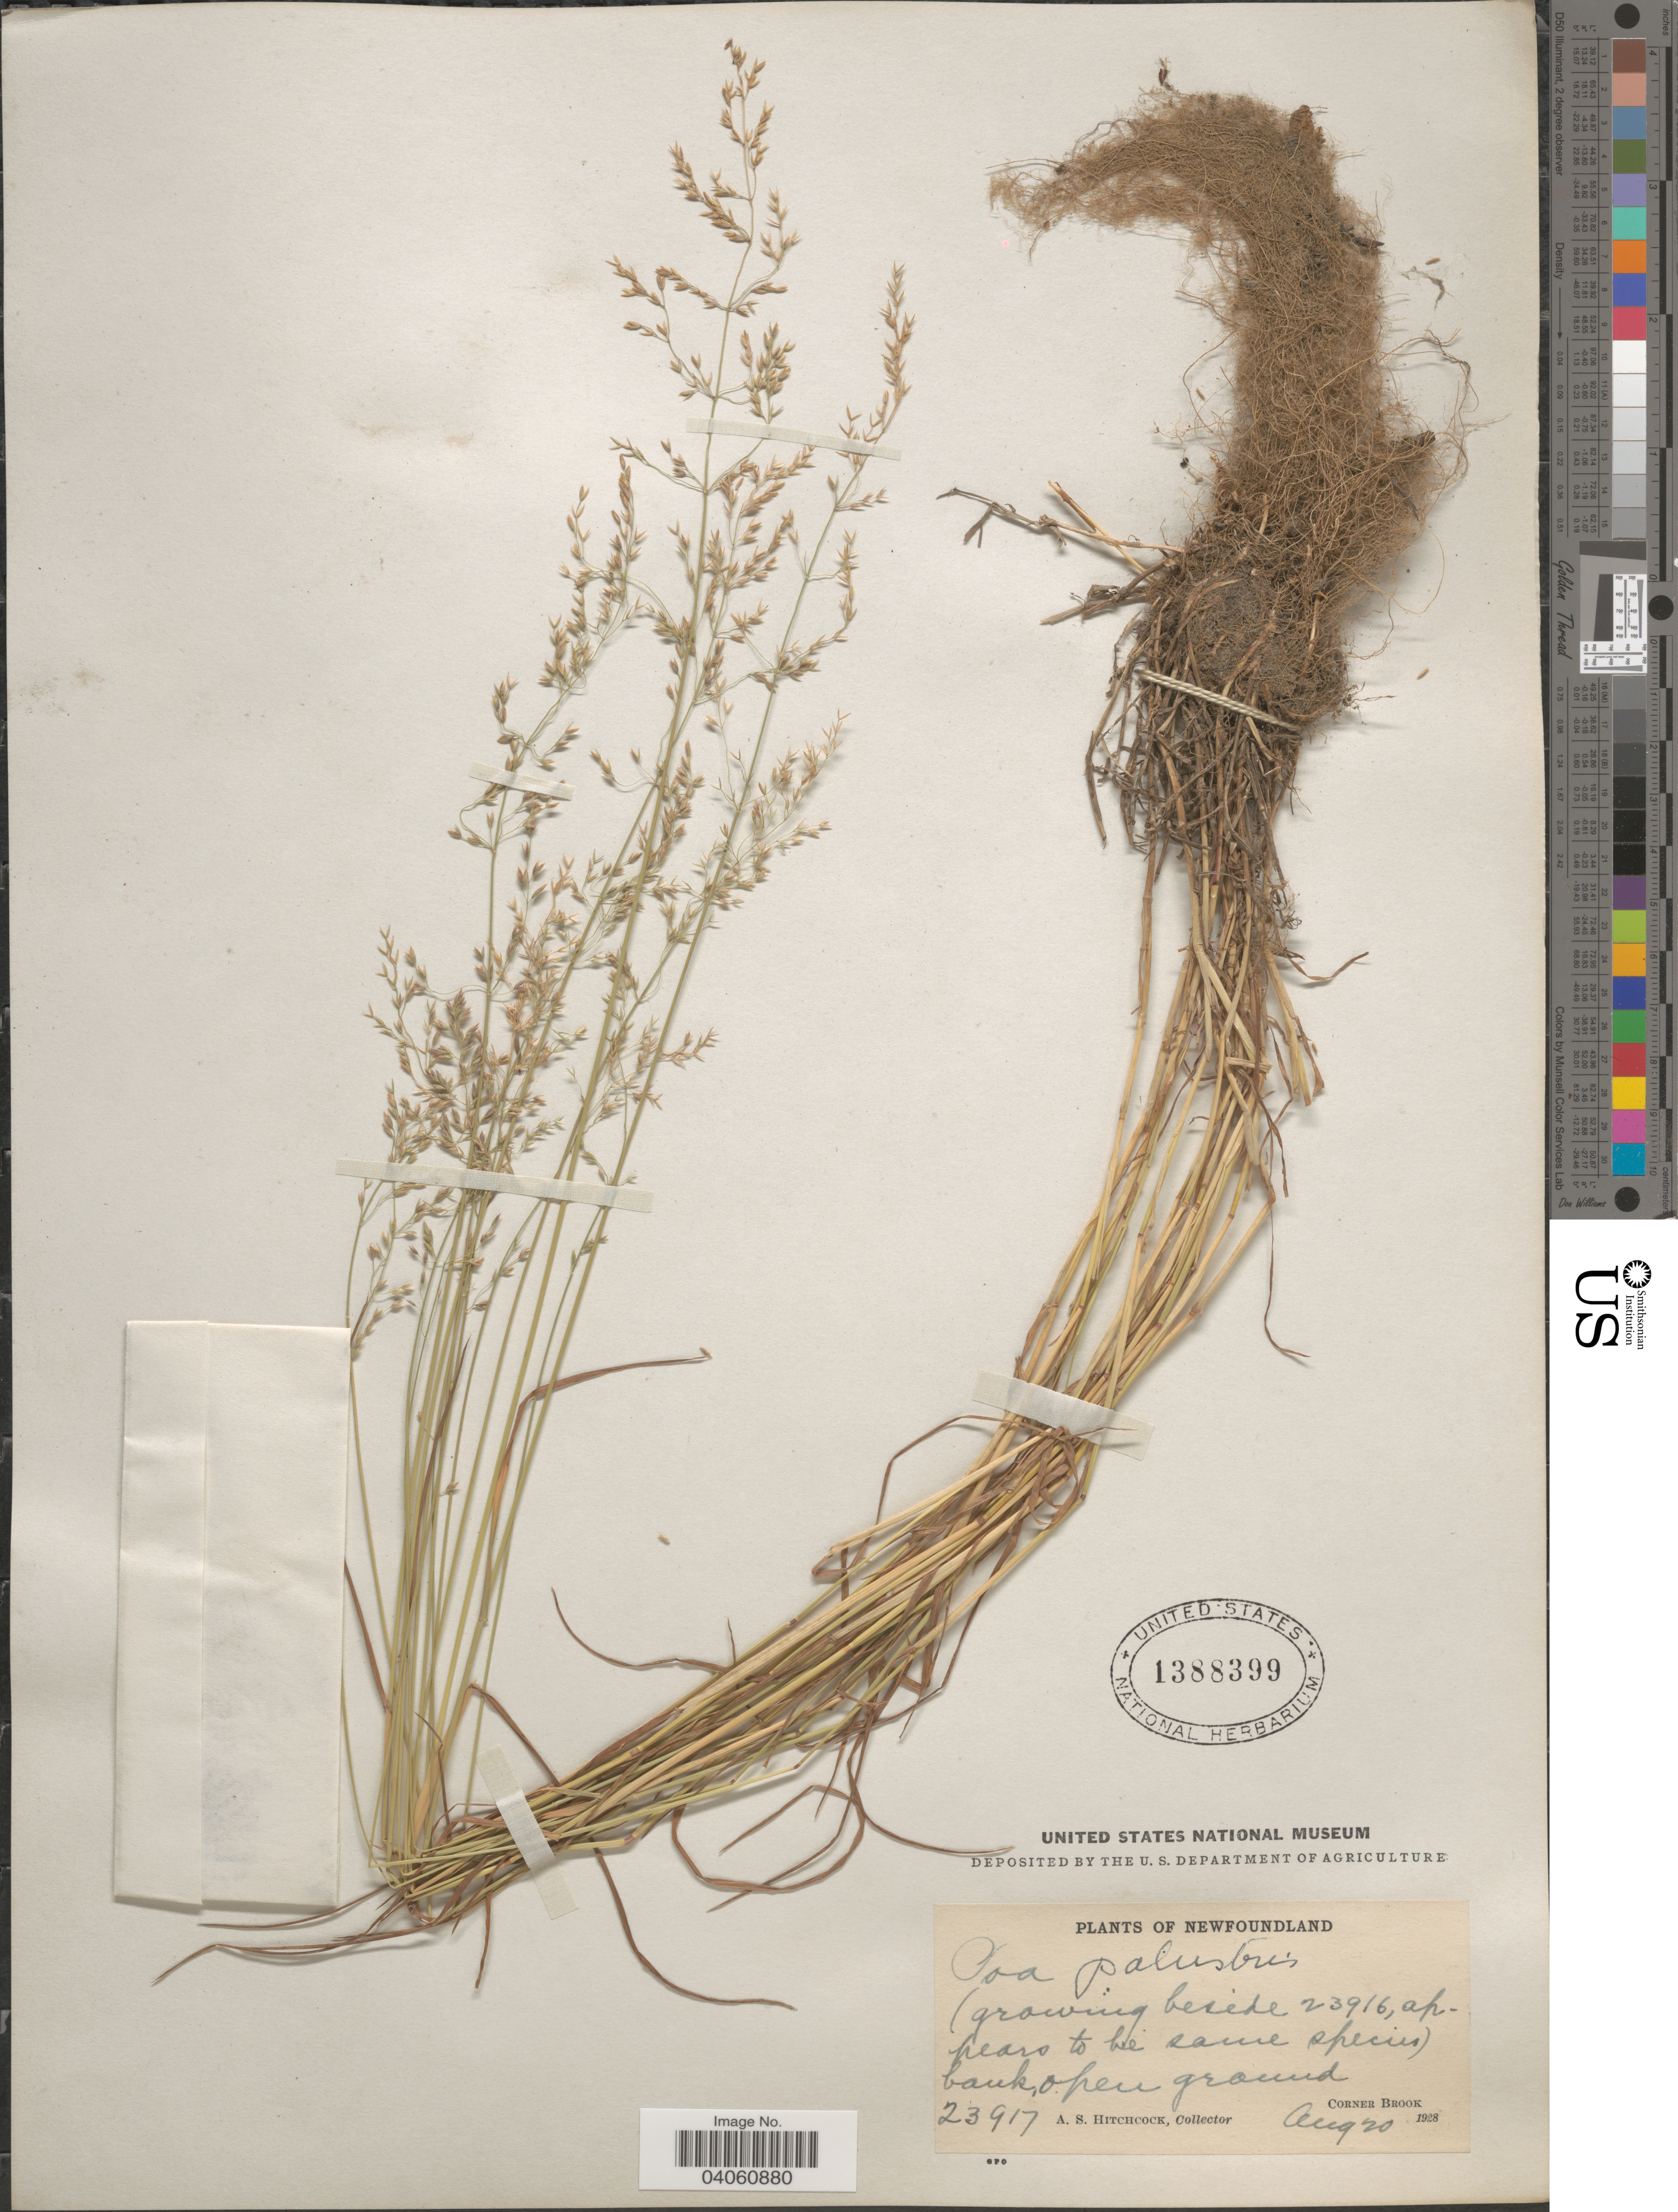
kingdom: Plantae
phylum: Tracheophyta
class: Liliopsida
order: Poales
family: Poaceae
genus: Poa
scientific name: Poa palustris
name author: L.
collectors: A. S. Hitchcock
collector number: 23917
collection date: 1928-08-20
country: Canada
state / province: Newfoundland and Labrador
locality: Corner Brook.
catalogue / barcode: US 1388399